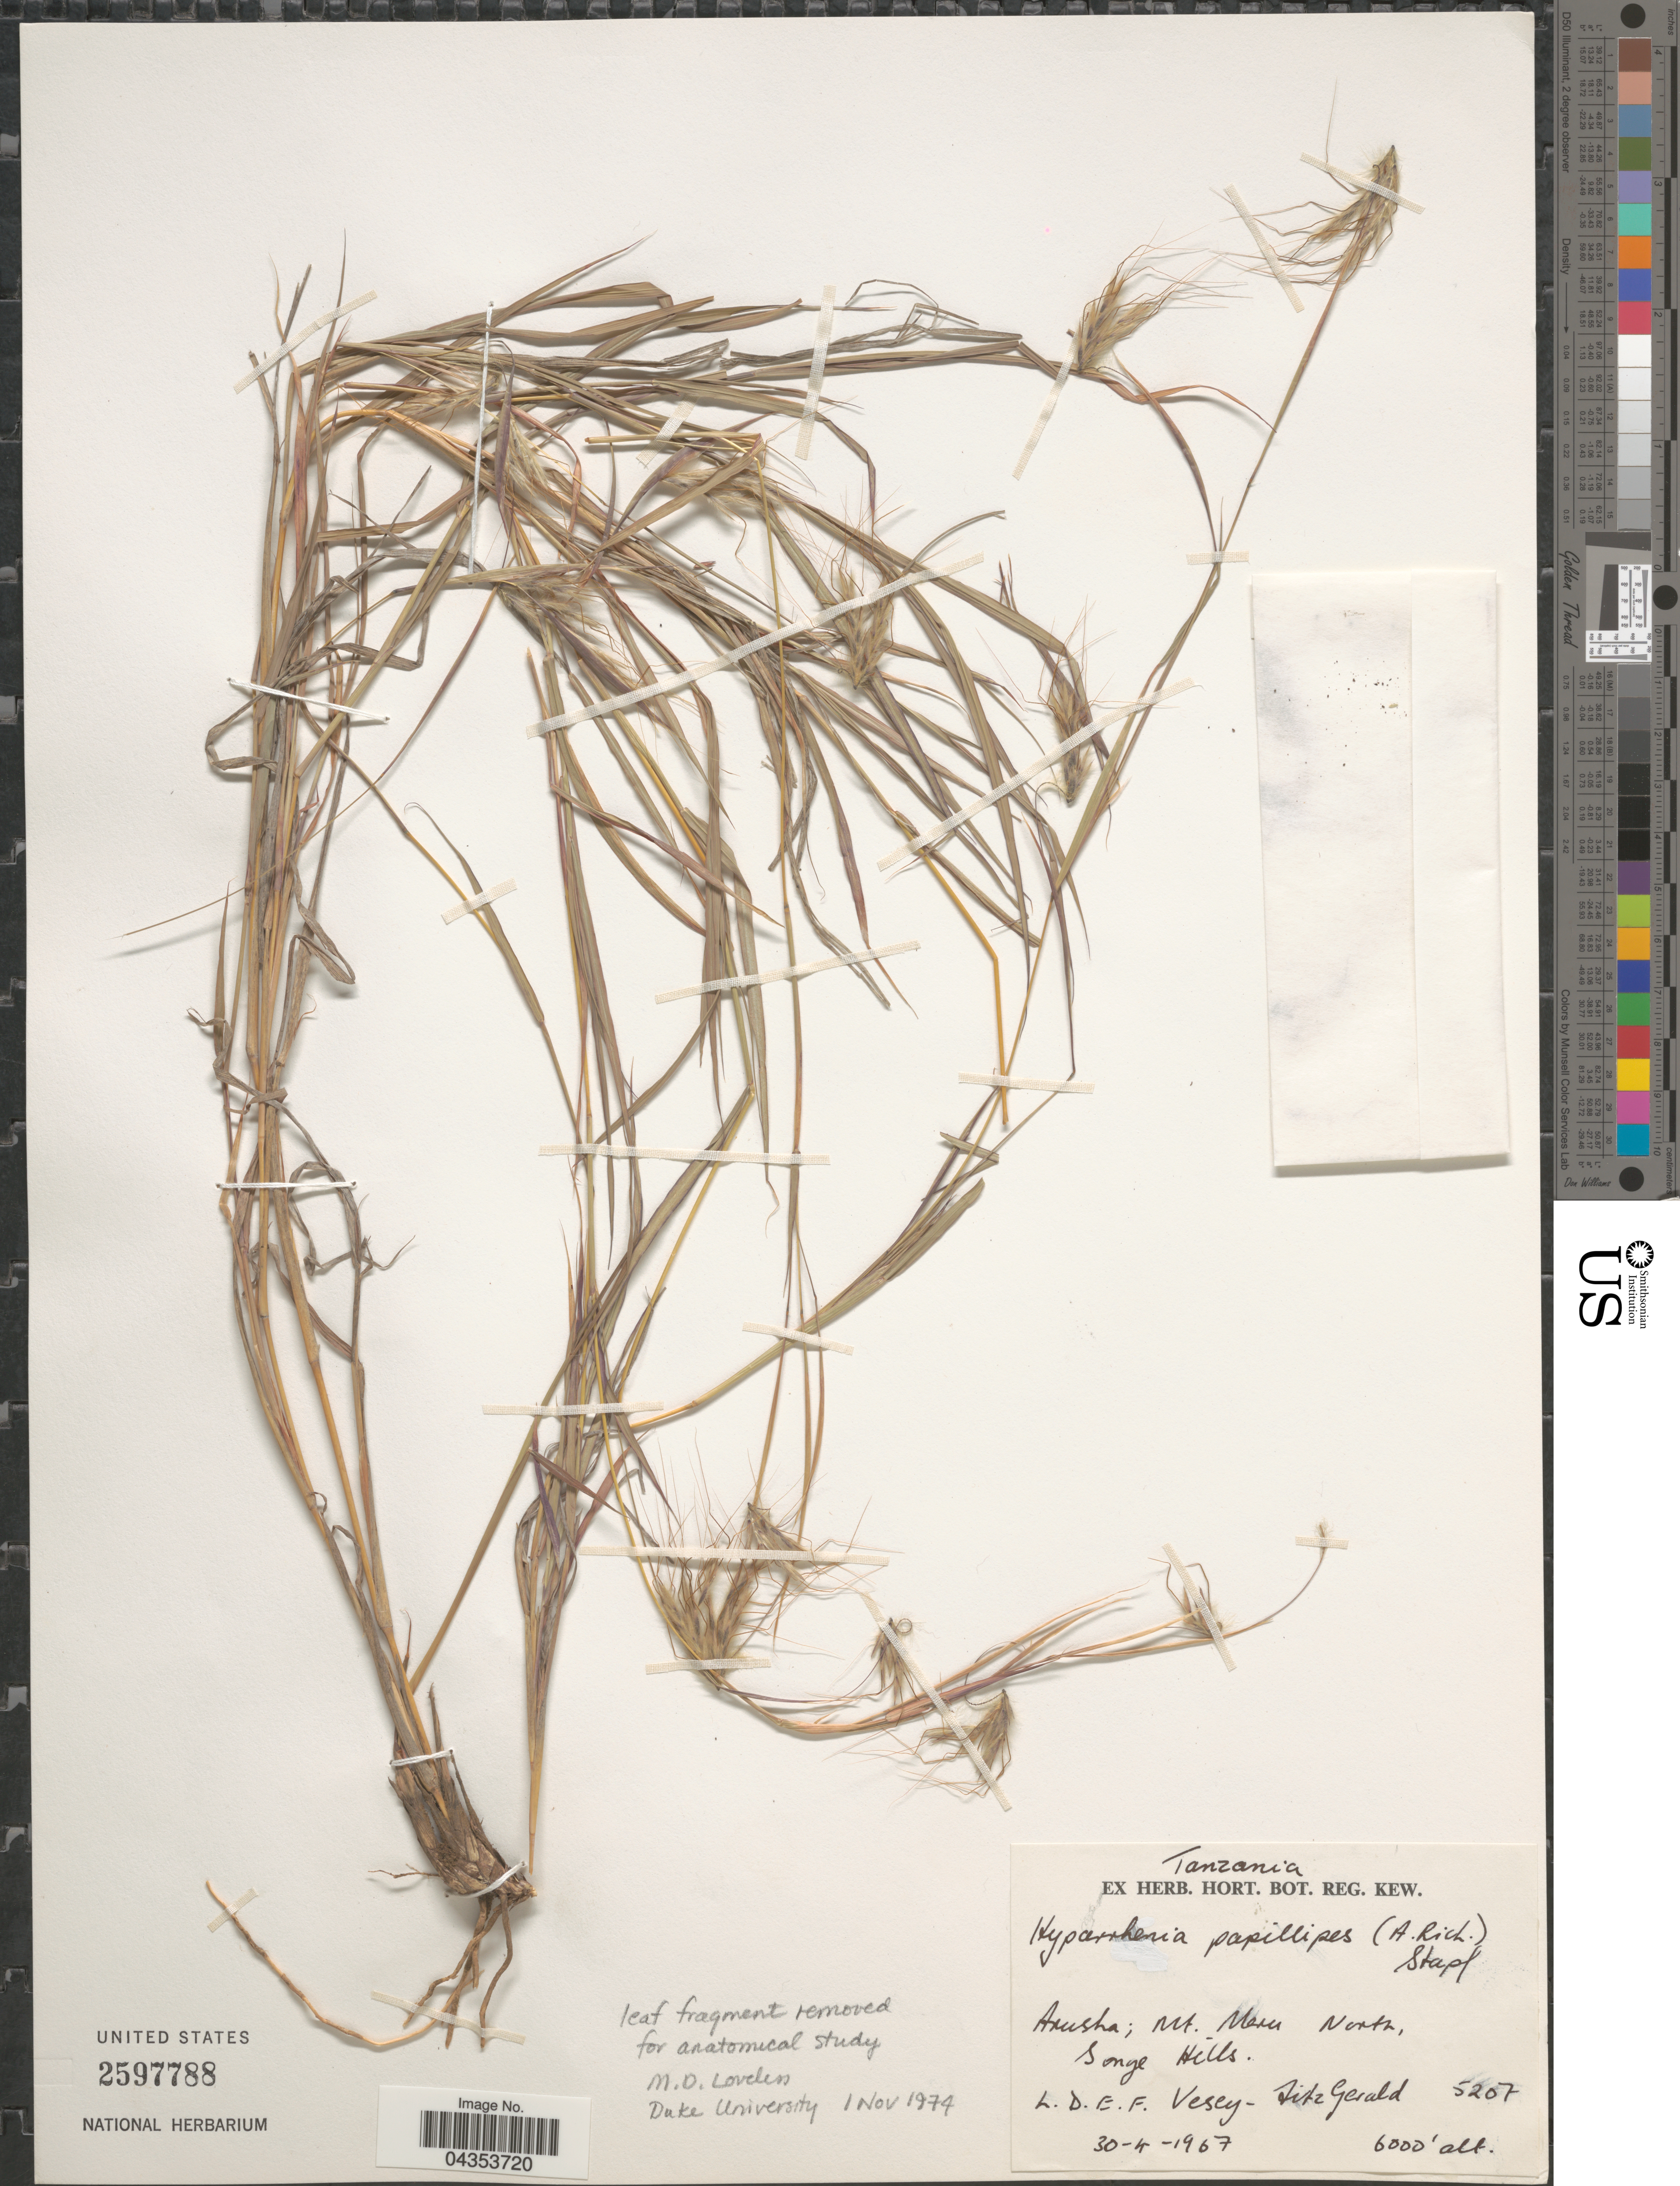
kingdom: Plantae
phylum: Tracheophyta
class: Liliopsida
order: Poales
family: Poaceae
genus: Hyparrhenia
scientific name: Hyparrhenia papillipes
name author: (Hochst. ex A. Rich.) Andersson ex Stapf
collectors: L. Vesey-Fitzgerald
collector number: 5207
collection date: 1967-04-30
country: Tanzania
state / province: Arusha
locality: Mt. Meru North Songe Hills.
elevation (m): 1829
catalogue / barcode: US 2597788